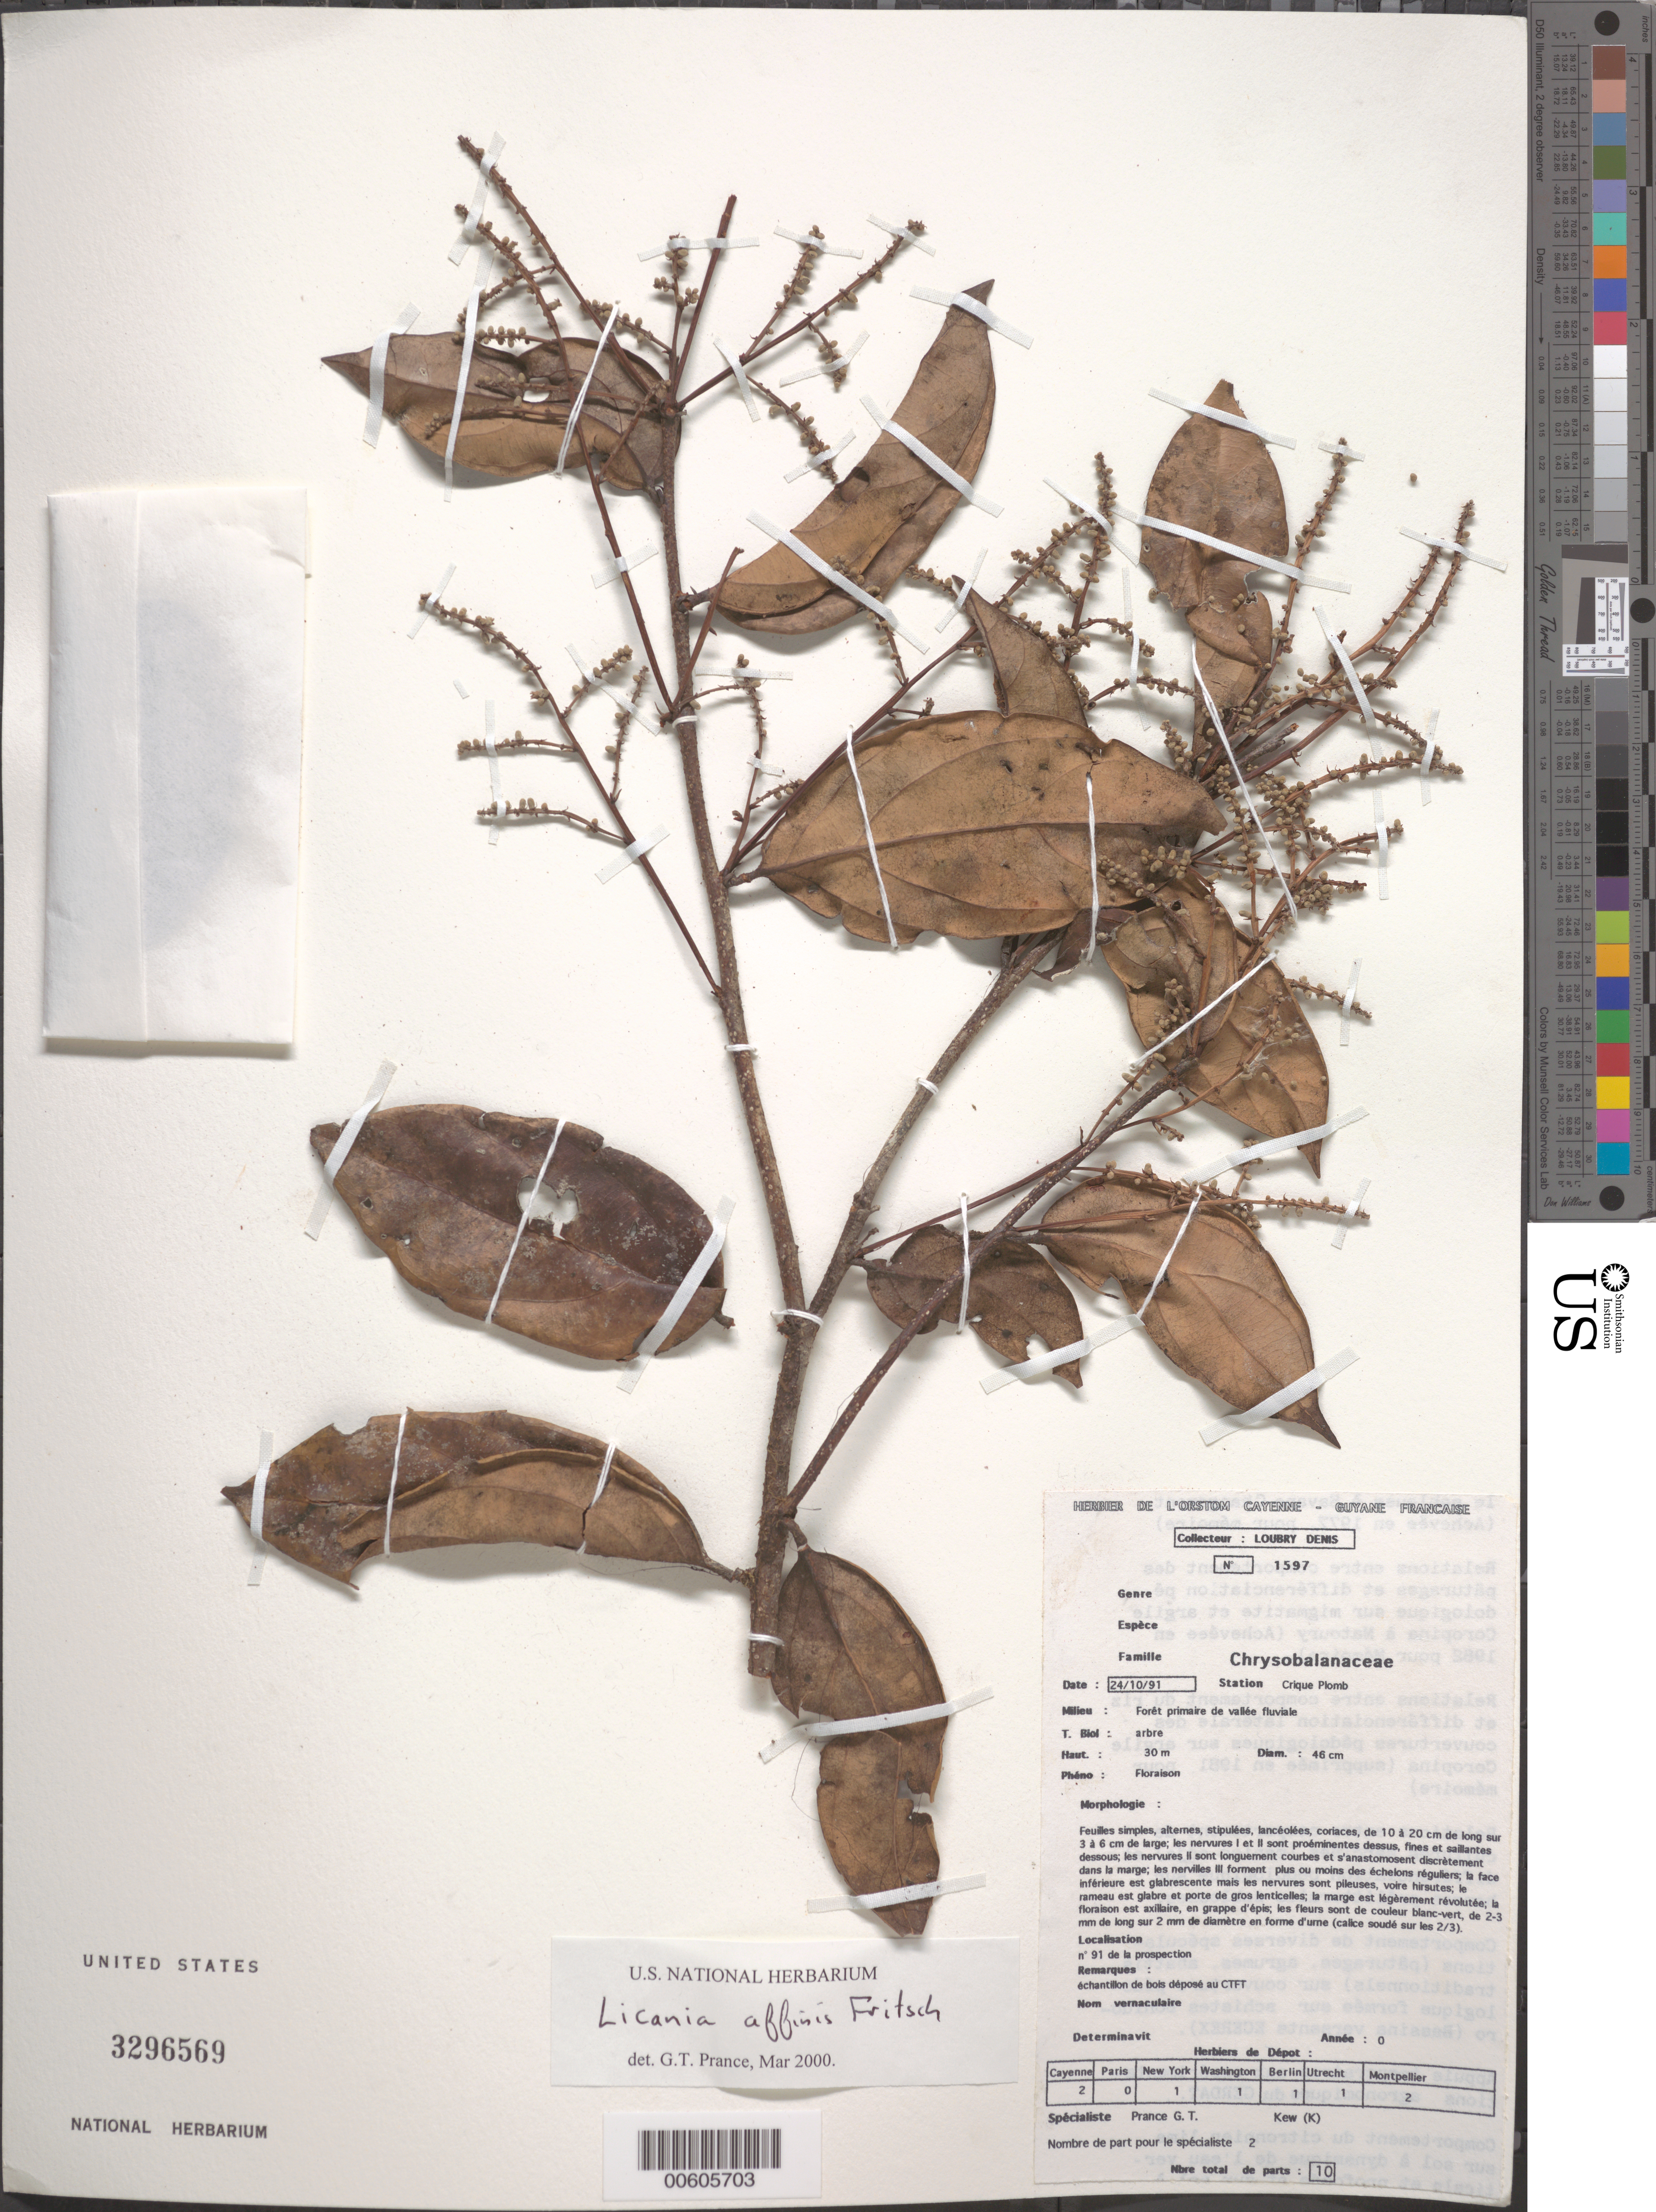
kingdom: Plantae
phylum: Tracheophyta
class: Magnoliopsida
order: Malpighiales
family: Chrysobalanaceae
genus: Licania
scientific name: Licania affinis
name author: Kuntze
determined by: Prance, G. T.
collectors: D. Loubry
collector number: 1597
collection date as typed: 24-Oct-91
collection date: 1991-10-24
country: French Guiana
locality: Crique Plomb, Bassin du Sinnamary; nº91 de la prospection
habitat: Foret primaire de vallee fluviale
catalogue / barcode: US 3296569